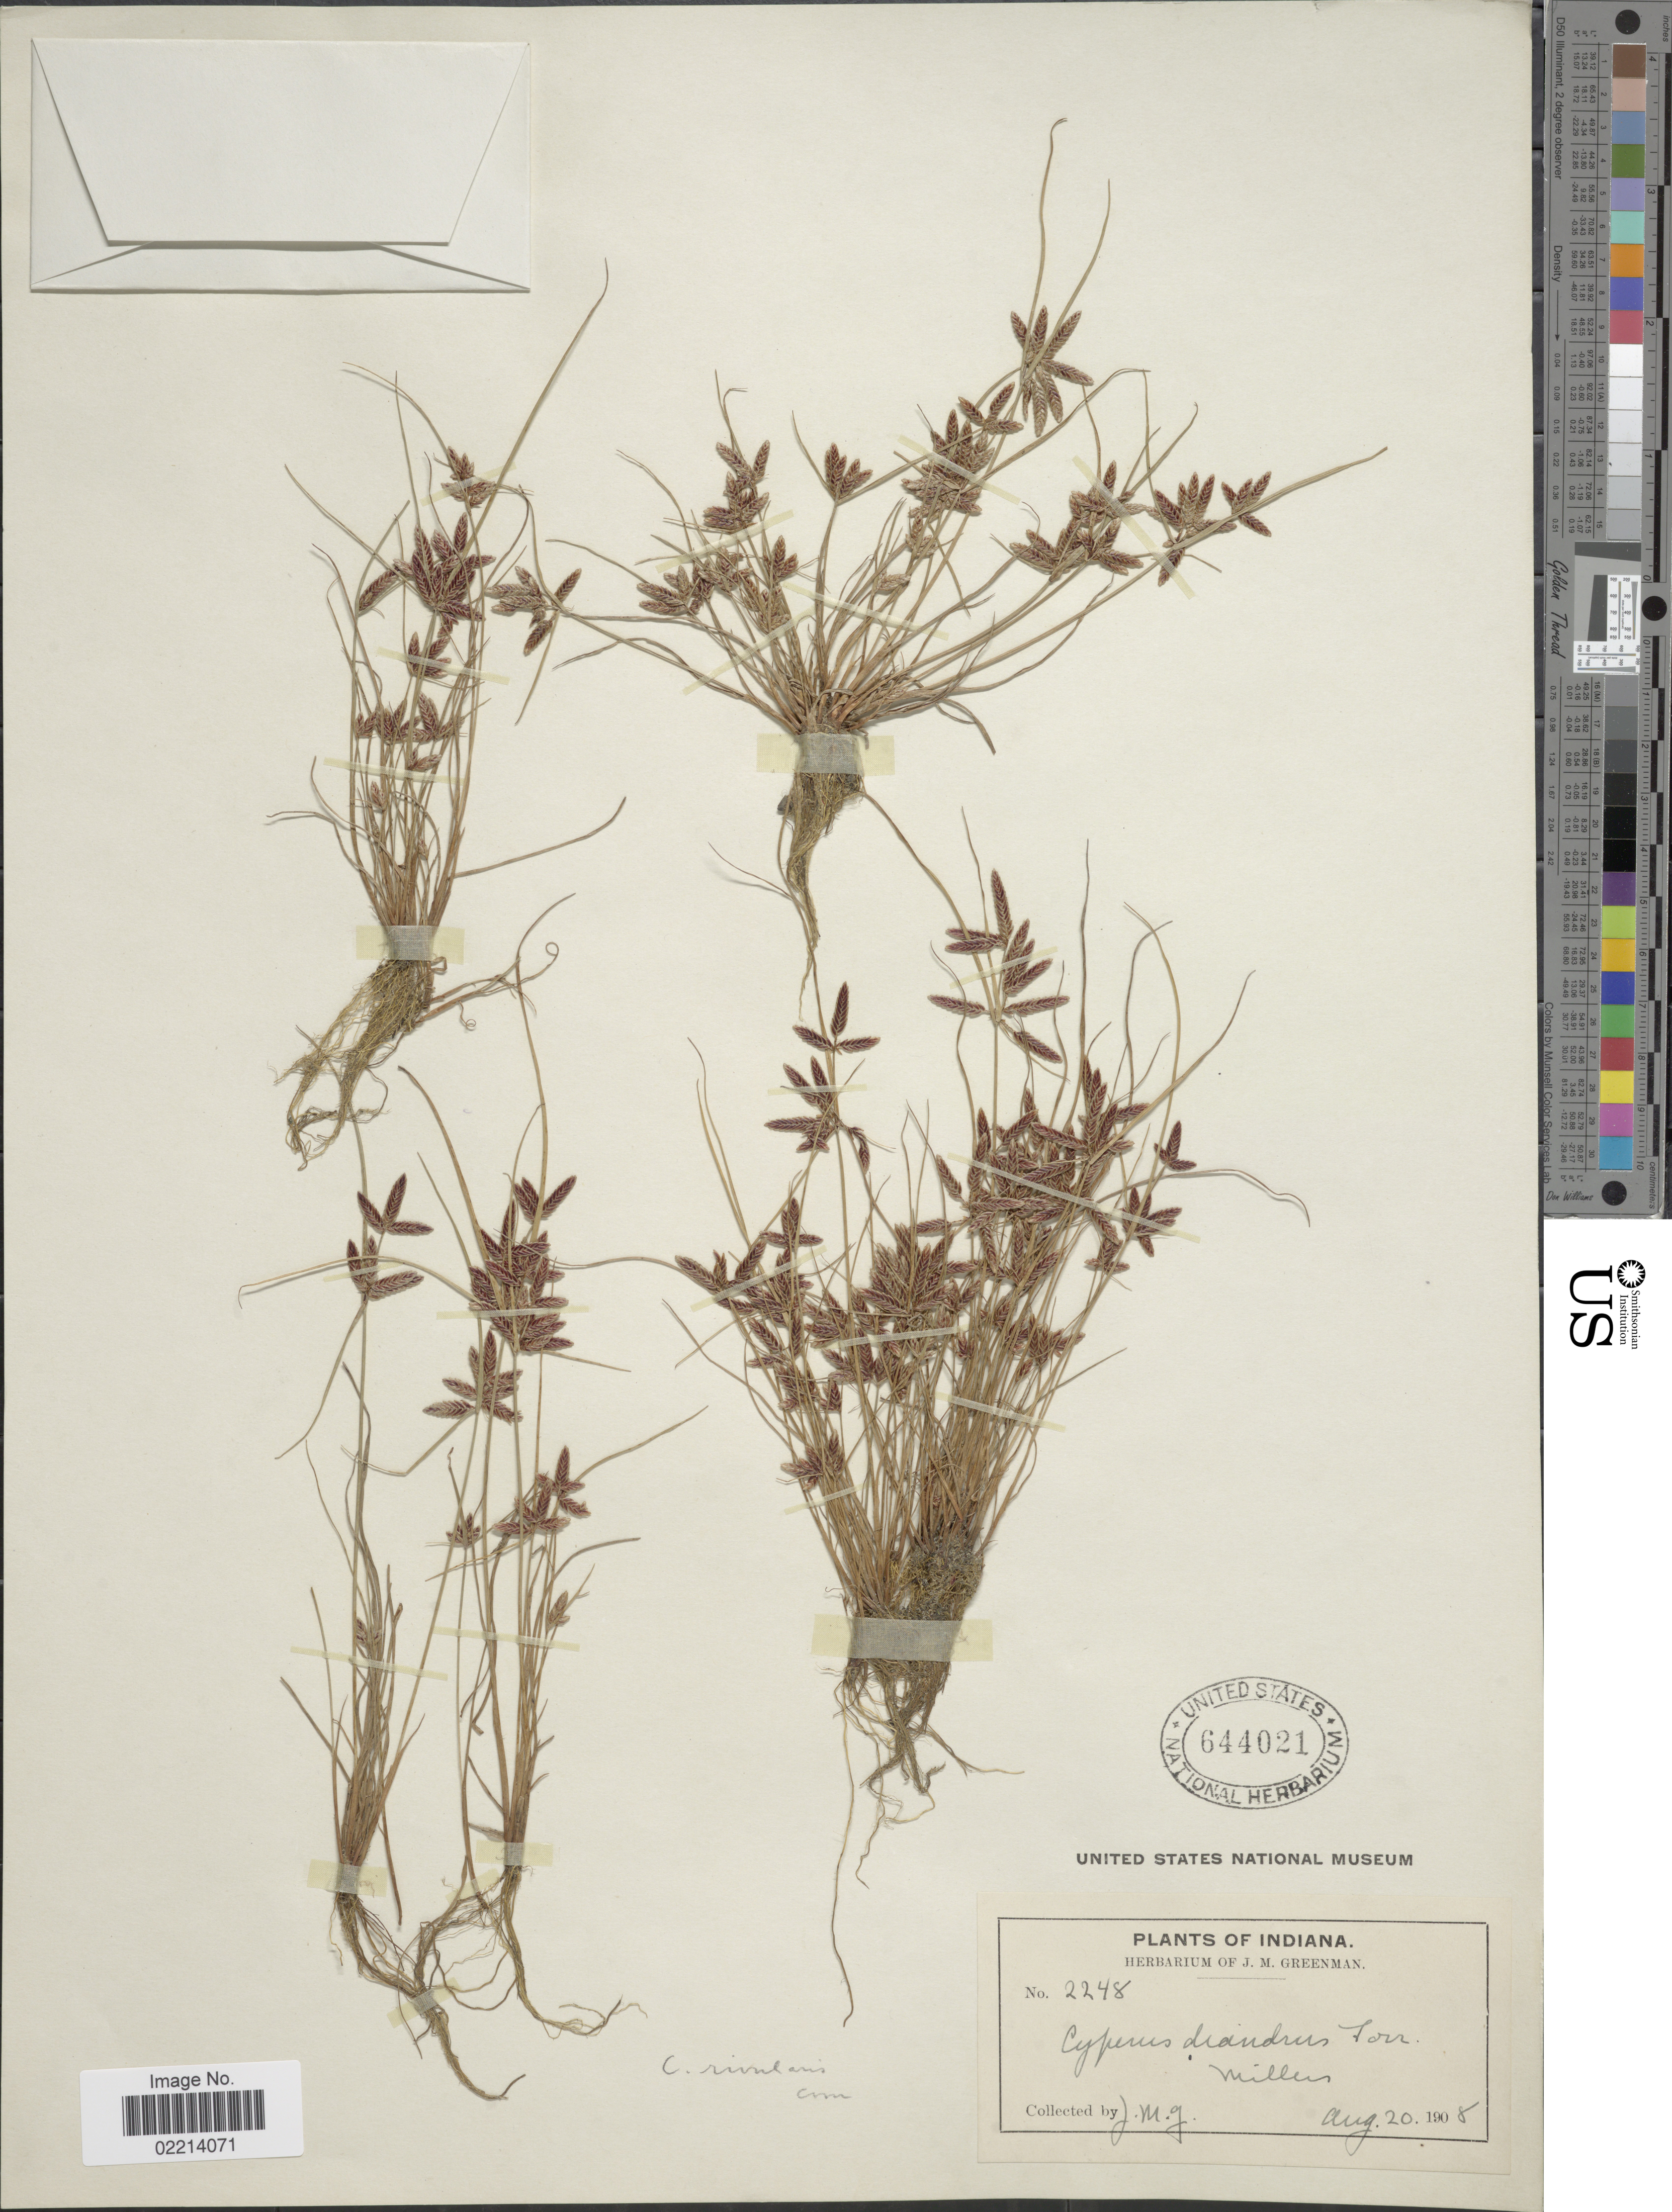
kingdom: Plantae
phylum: Tracheophyta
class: Liliopsida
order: Poales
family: Cyperaceae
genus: Cyperus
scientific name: Cyperus bipartitus Torr.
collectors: J. M. Greenman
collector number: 2248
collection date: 1908-08-20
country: United States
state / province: Indiana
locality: Millers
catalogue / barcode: US 644021